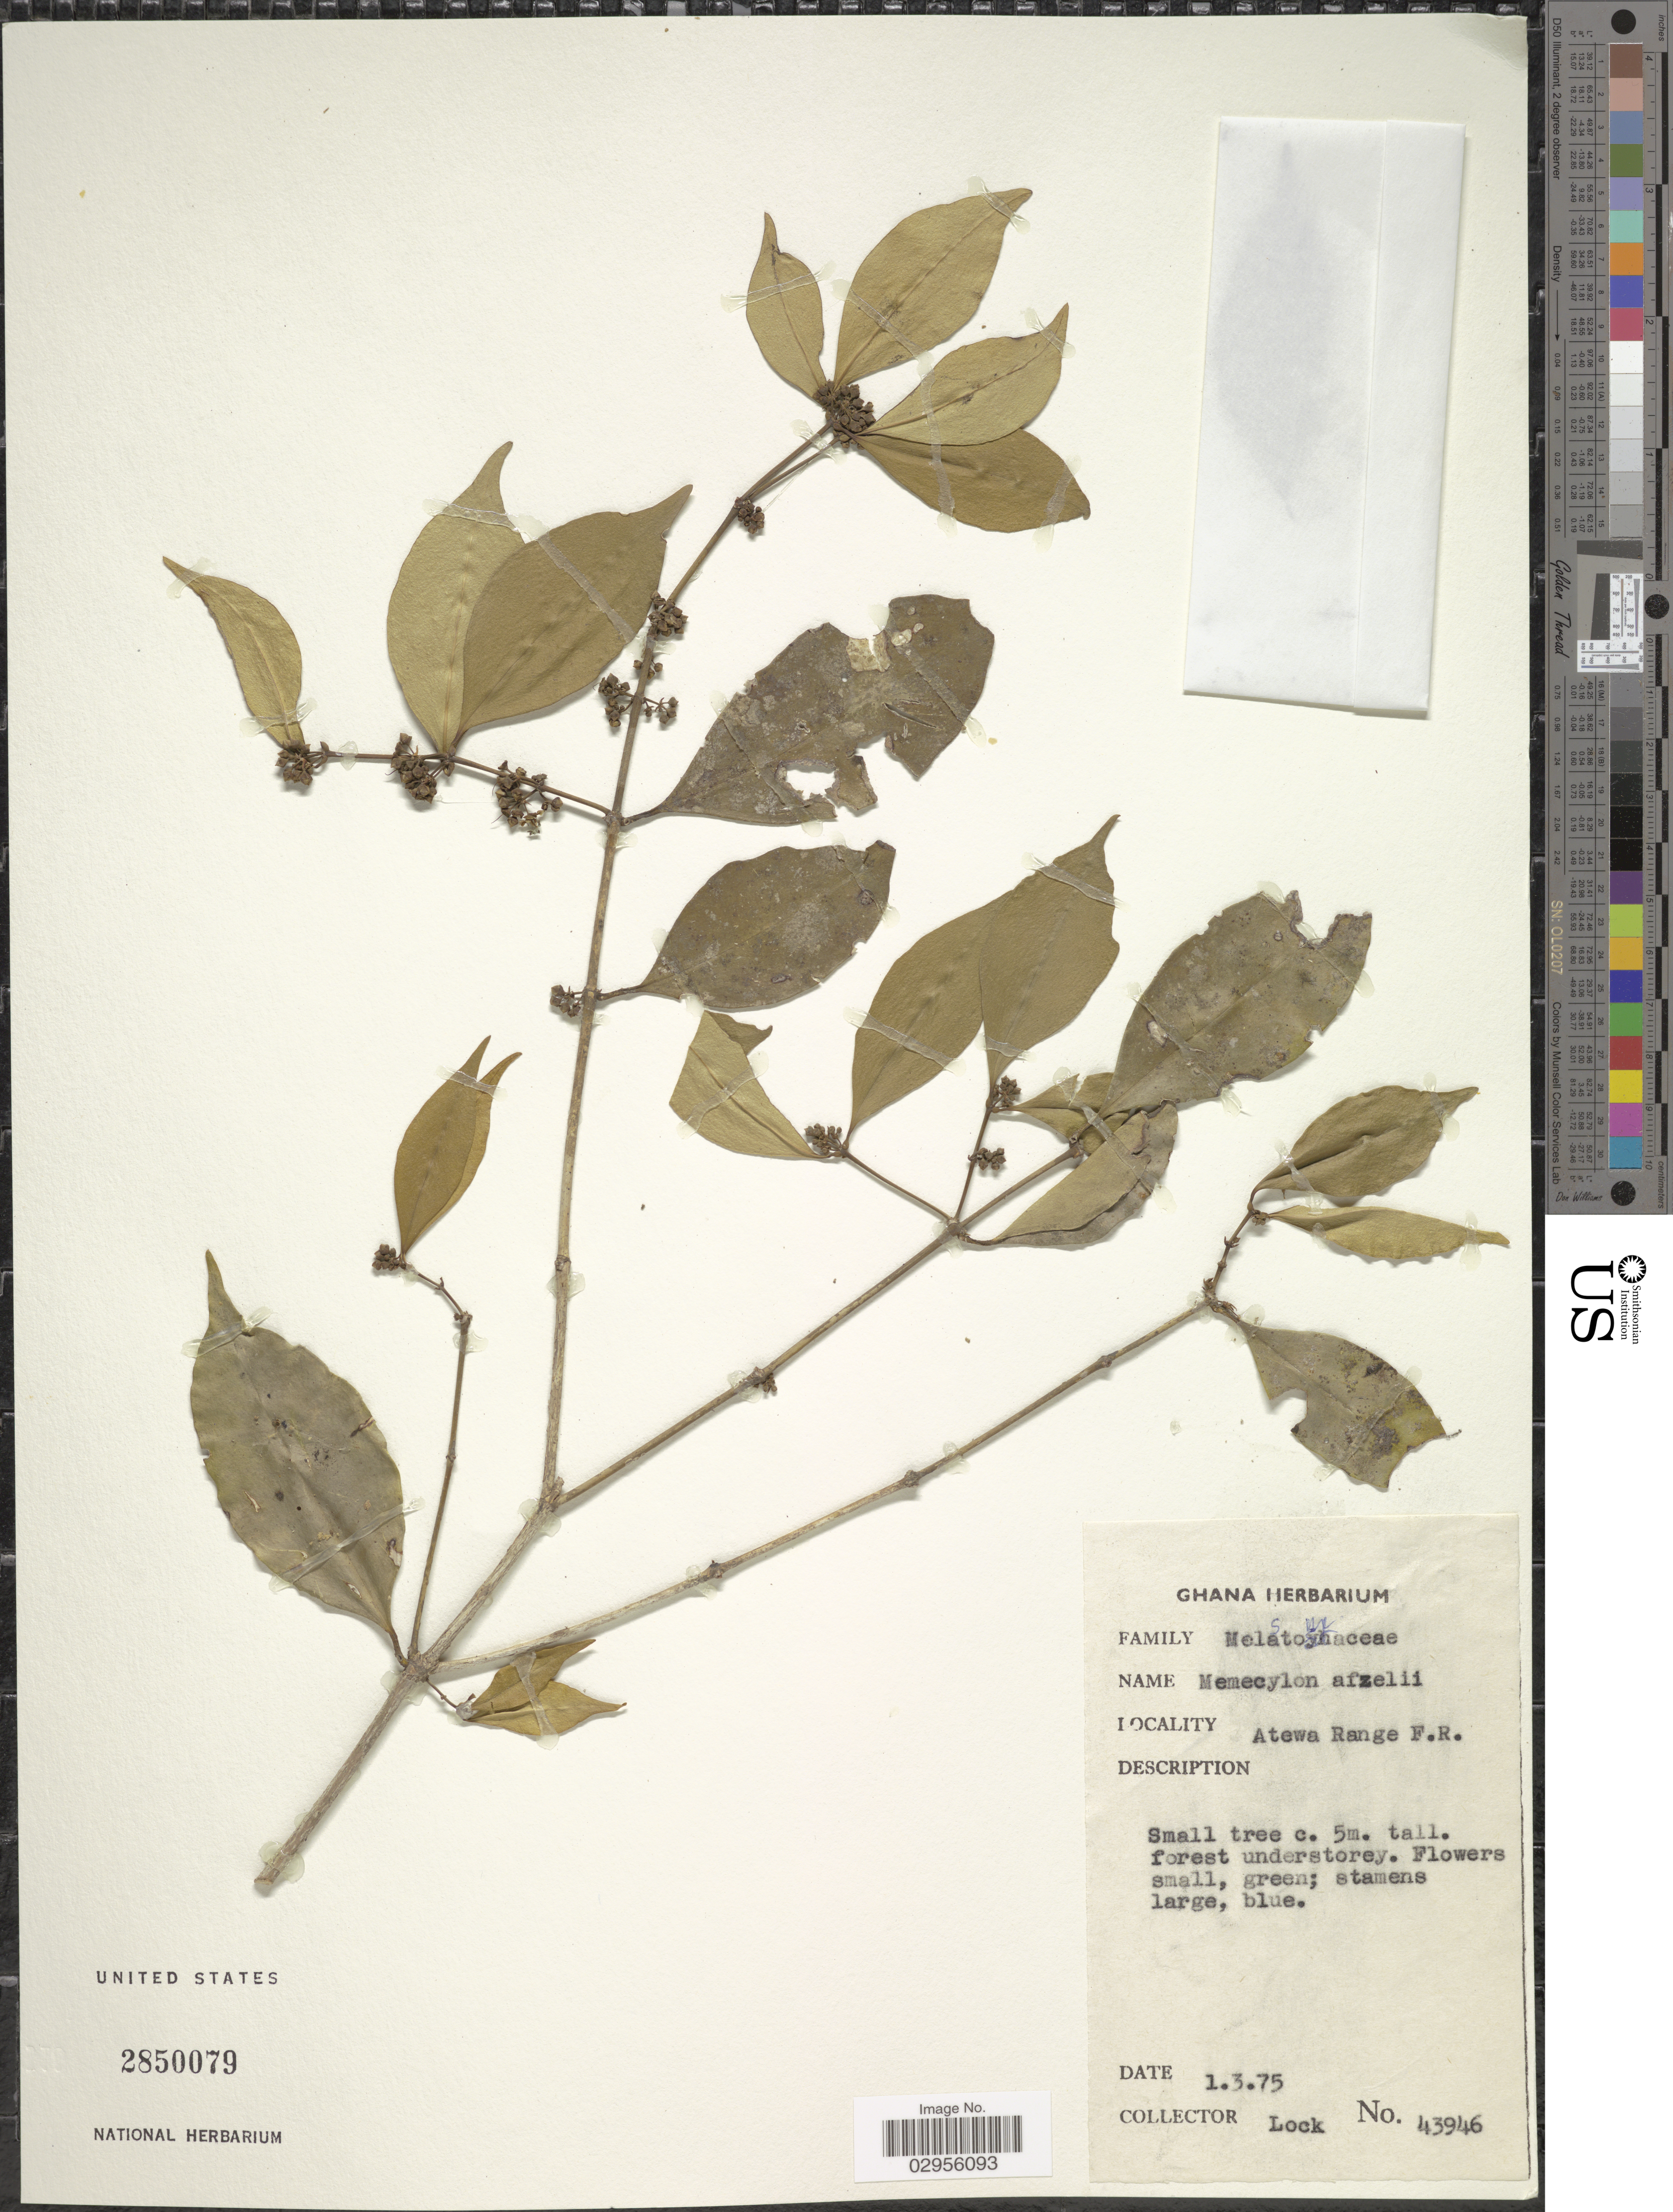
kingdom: Plantae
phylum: Tracheophyta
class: Magnoliopsida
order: Myrtales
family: Melastomataceae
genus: Memecylon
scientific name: Memecylon afzelii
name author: G. Don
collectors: -. Lock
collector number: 43946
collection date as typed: Transcribed d/m/y: 1/3/75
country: Ghana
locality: Atewa Range F. R.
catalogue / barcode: US 2850079